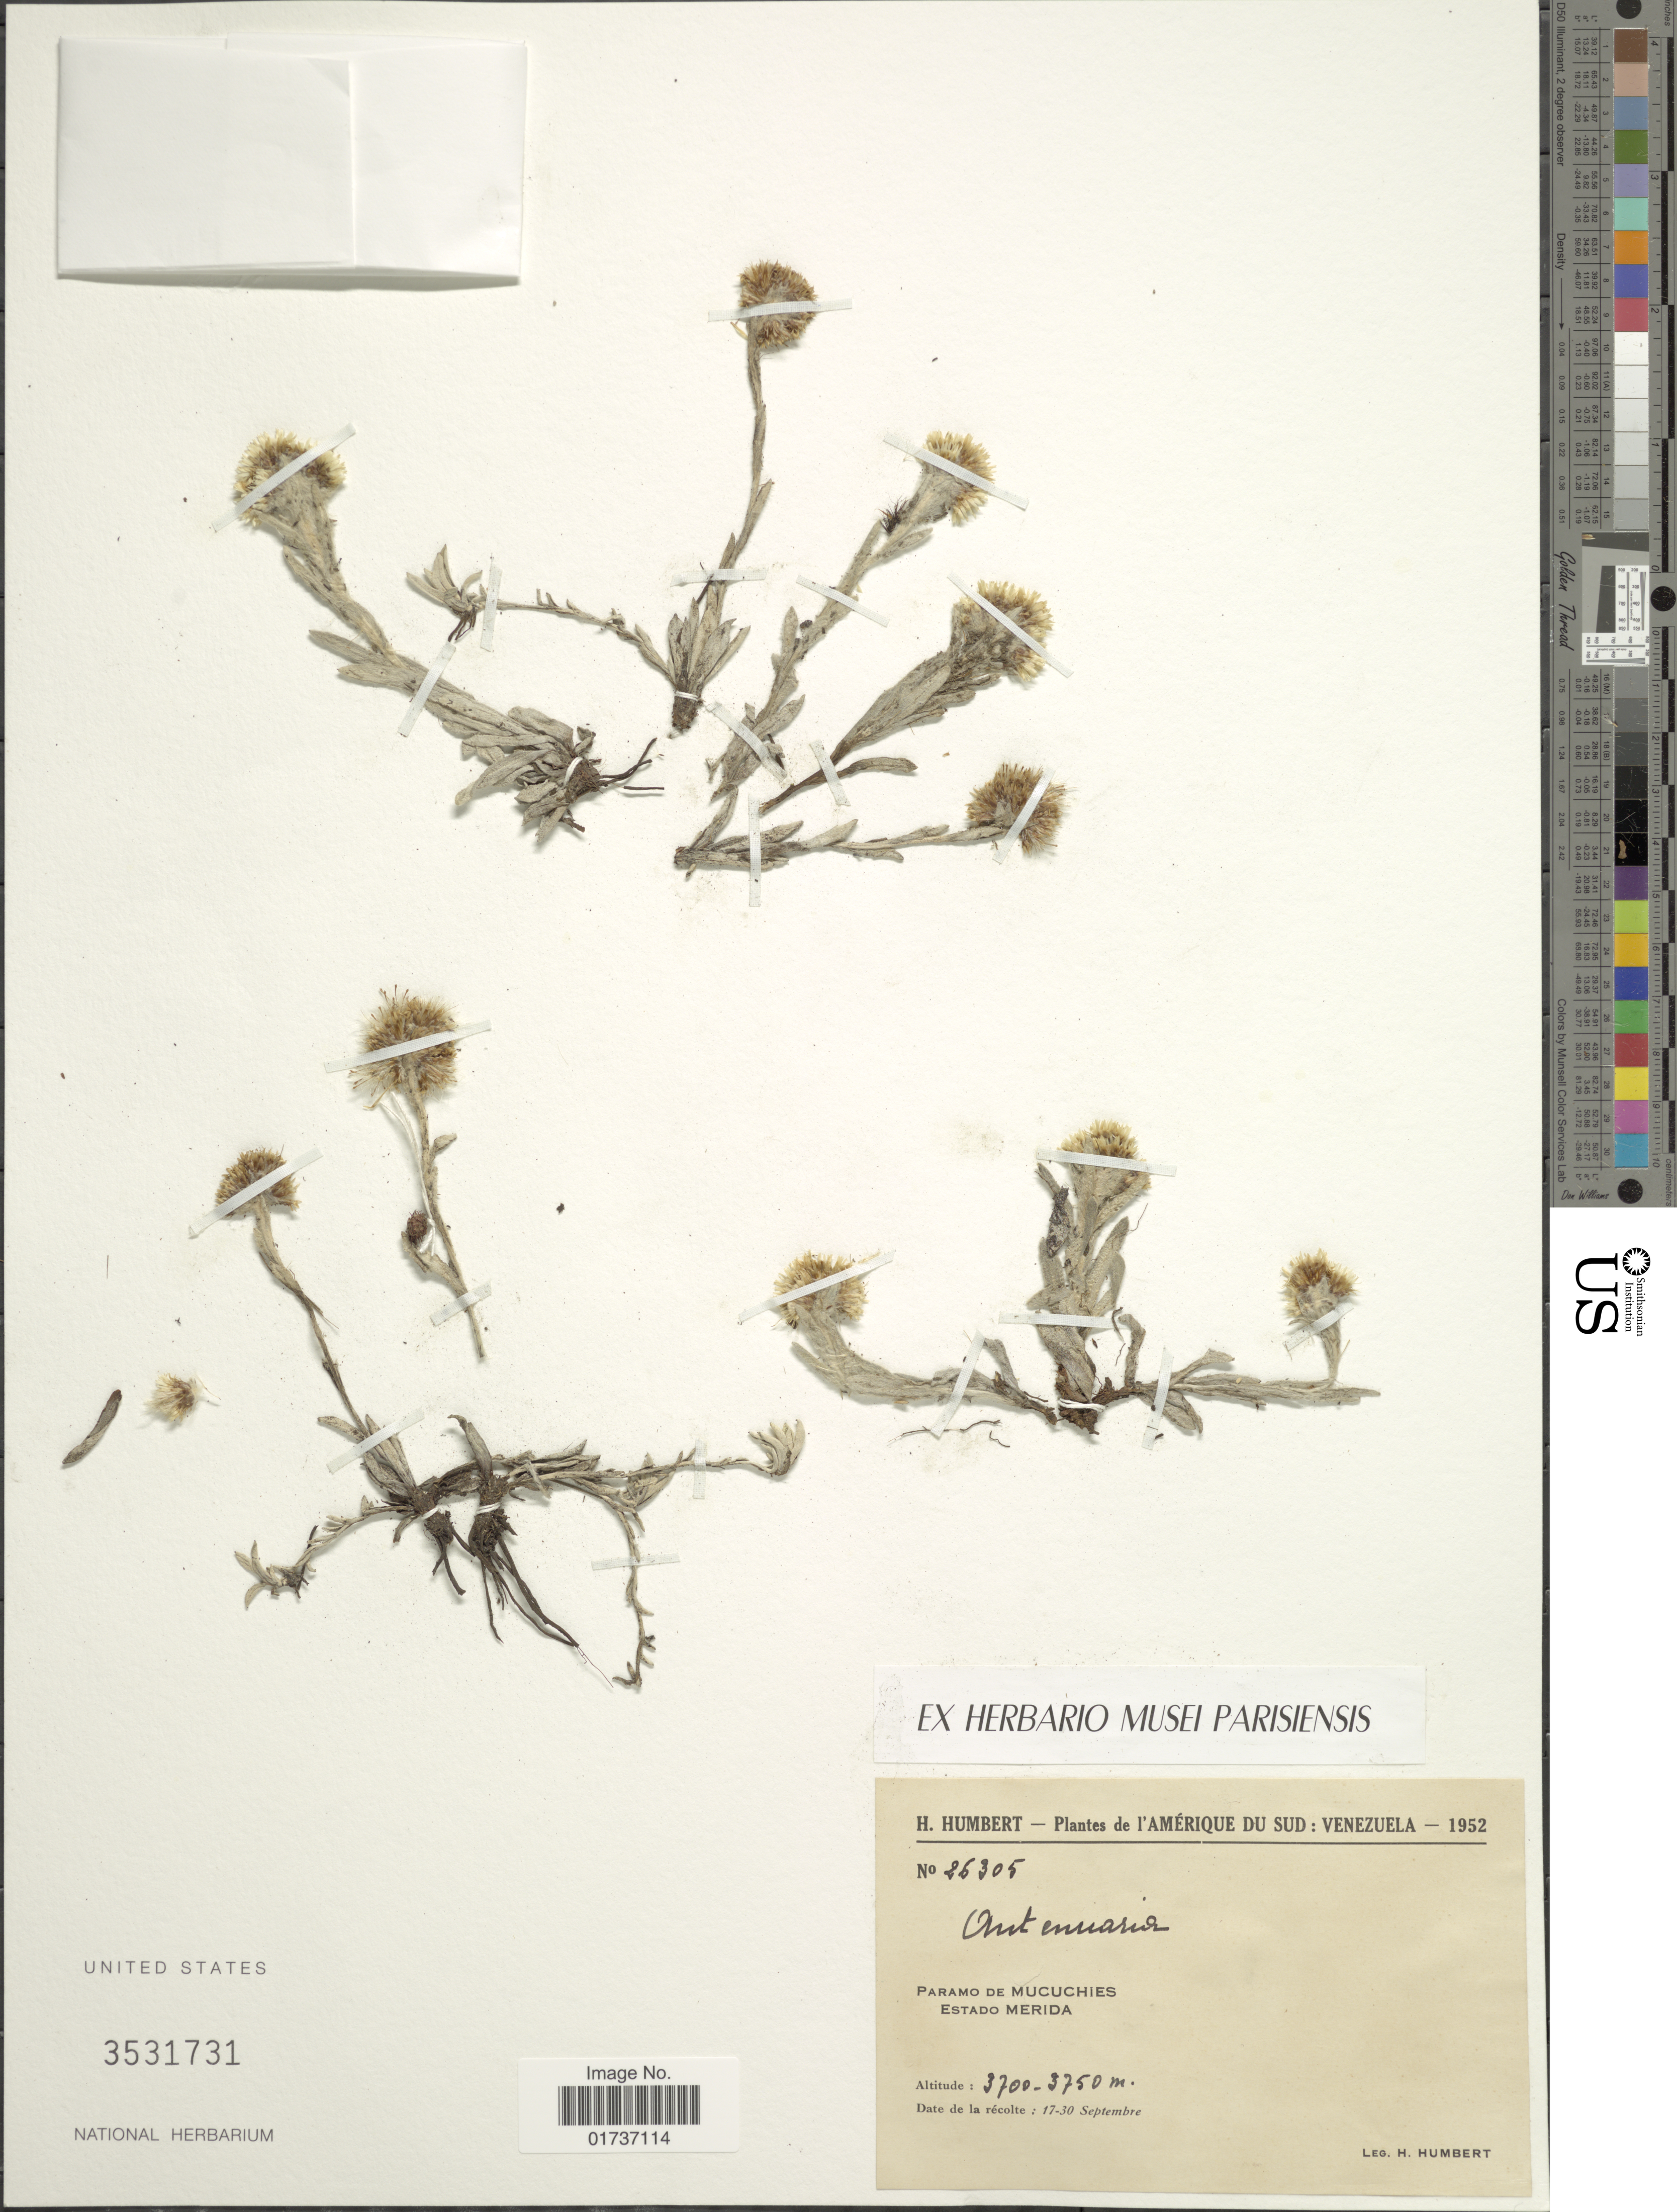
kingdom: Plantae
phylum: Tracheophyta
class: Magnoliopsida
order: Asterales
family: Asteraceae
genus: Chryselium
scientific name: Chryselium gnaphalioides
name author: (Kunth) Urtubey & S.E. Freire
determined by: Nesom, Guy L.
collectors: H. Humbert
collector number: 26305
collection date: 1952-09-17/1952-09-30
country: Venezuela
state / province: Mérida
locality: L'América du Sud: Paramo de Muchuchies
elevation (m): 3700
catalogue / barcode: US 3531731